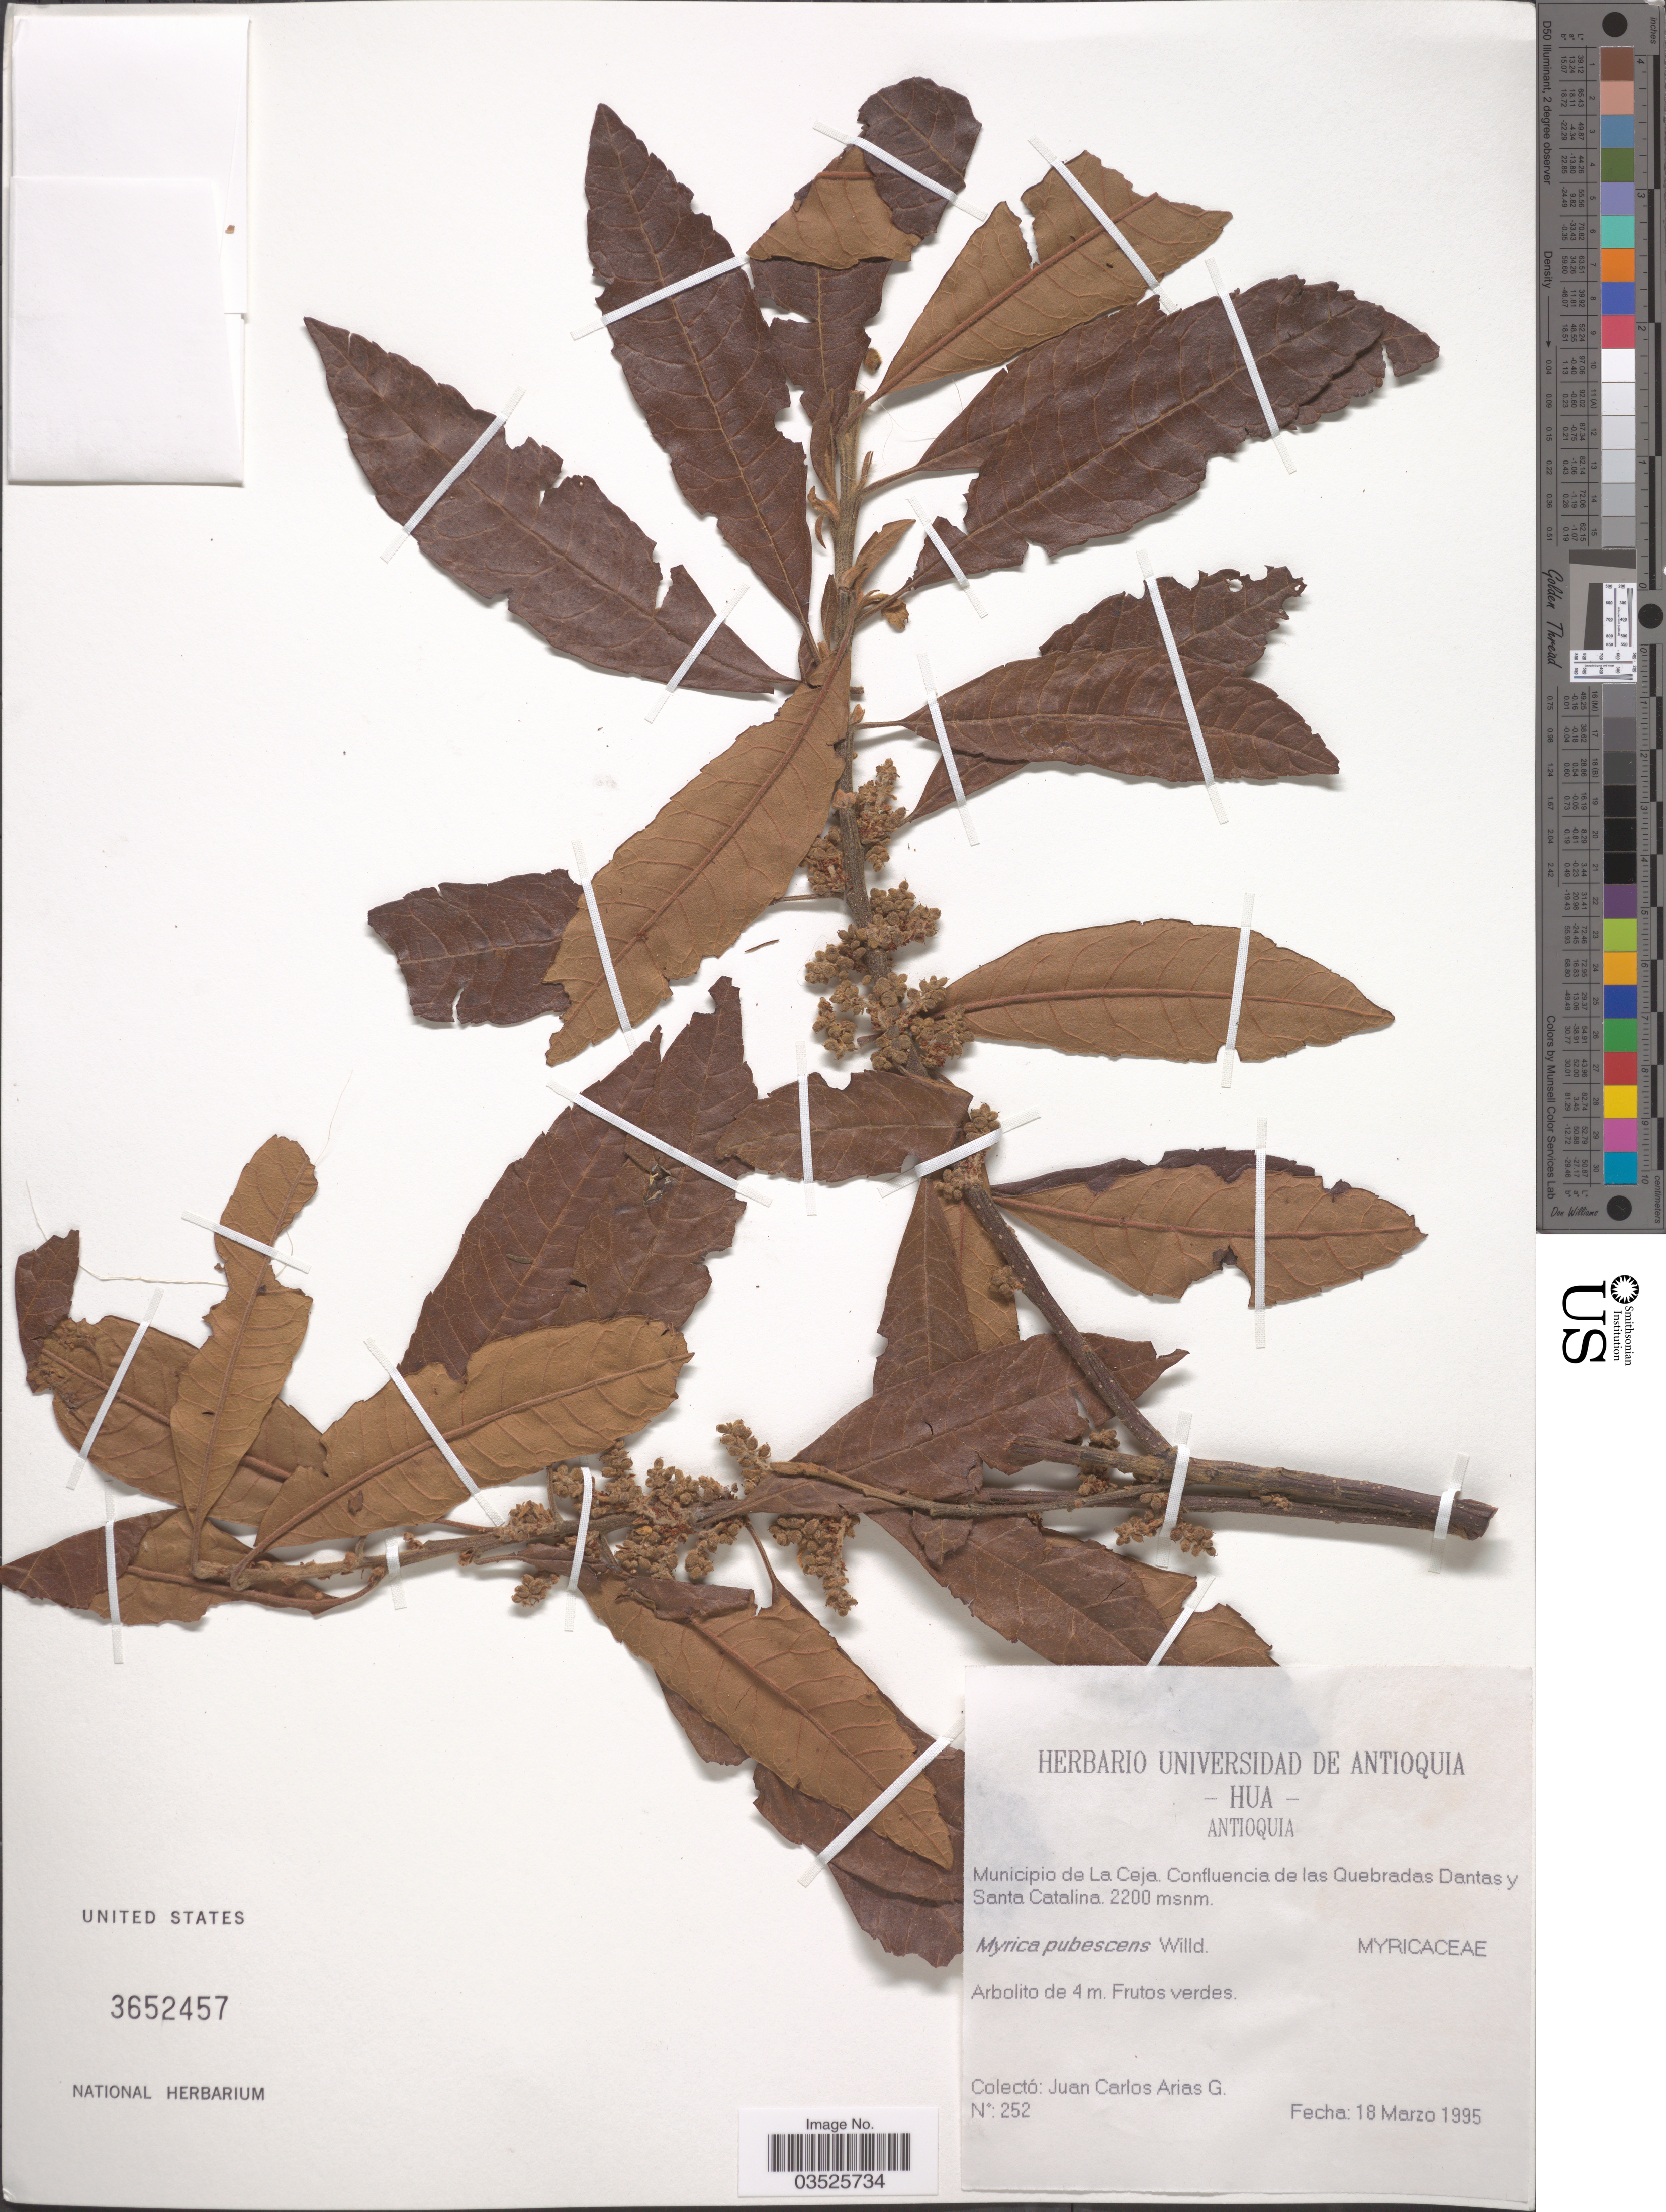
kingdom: Plantae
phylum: Tracheophyta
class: Magnoliopsida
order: Fagales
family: Myricaceae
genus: Morella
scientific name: Morella pubescens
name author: (Humb. & Bonpl. ex Willd.) Wilbur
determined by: Strong, M. T., (US), Smithsonian Institution - National Museum of Natural History (UNITED STATES)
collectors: J. Arias G.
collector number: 252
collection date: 1955-03-18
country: Colombia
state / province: Antioquia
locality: Municipio de La Ceja. Confluencia de las Quebradas Dantas y Santa Catalina.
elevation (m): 2200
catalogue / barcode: US 3652457